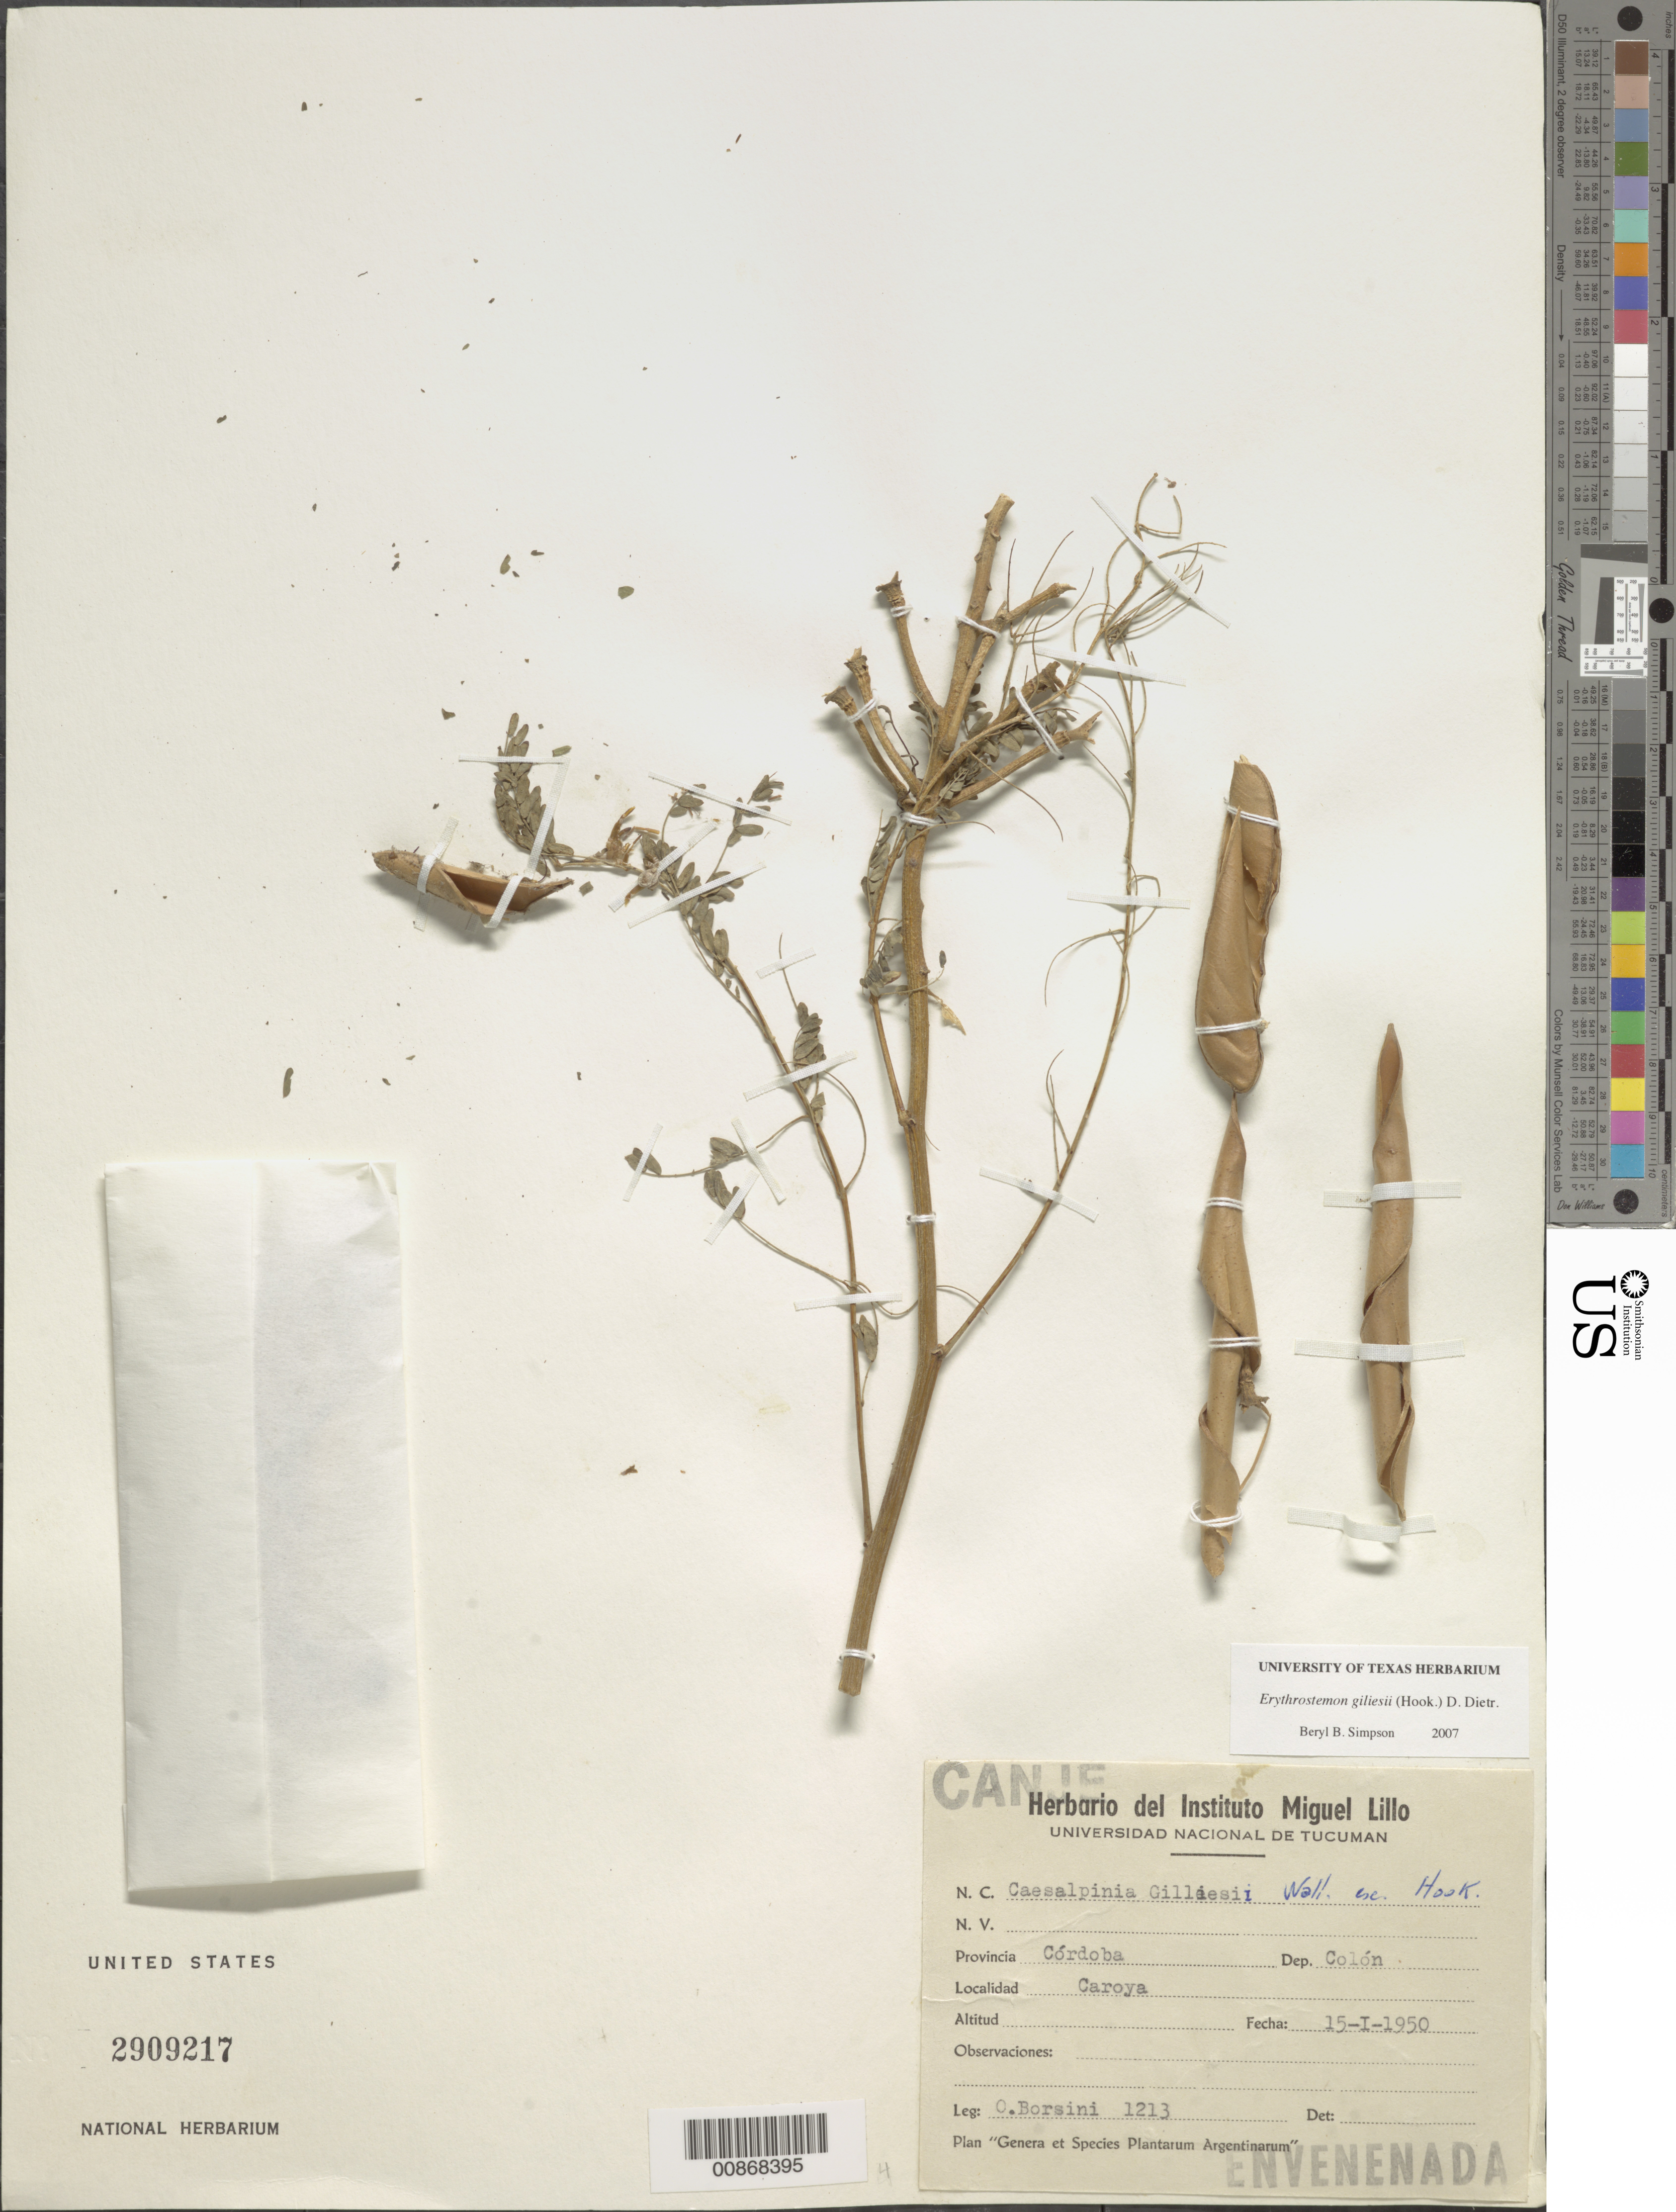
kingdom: Plantae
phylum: Tracheophyta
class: Magnoliopsida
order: Fabales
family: Fabaceae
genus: Erythrostemon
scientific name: Erythrostemon gilliesii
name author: (Hook.) Klotzsch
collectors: O. H. Borsini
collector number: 1213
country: Argentina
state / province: Córdoba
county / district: Colón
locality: Caroya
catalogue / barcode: US 2909217